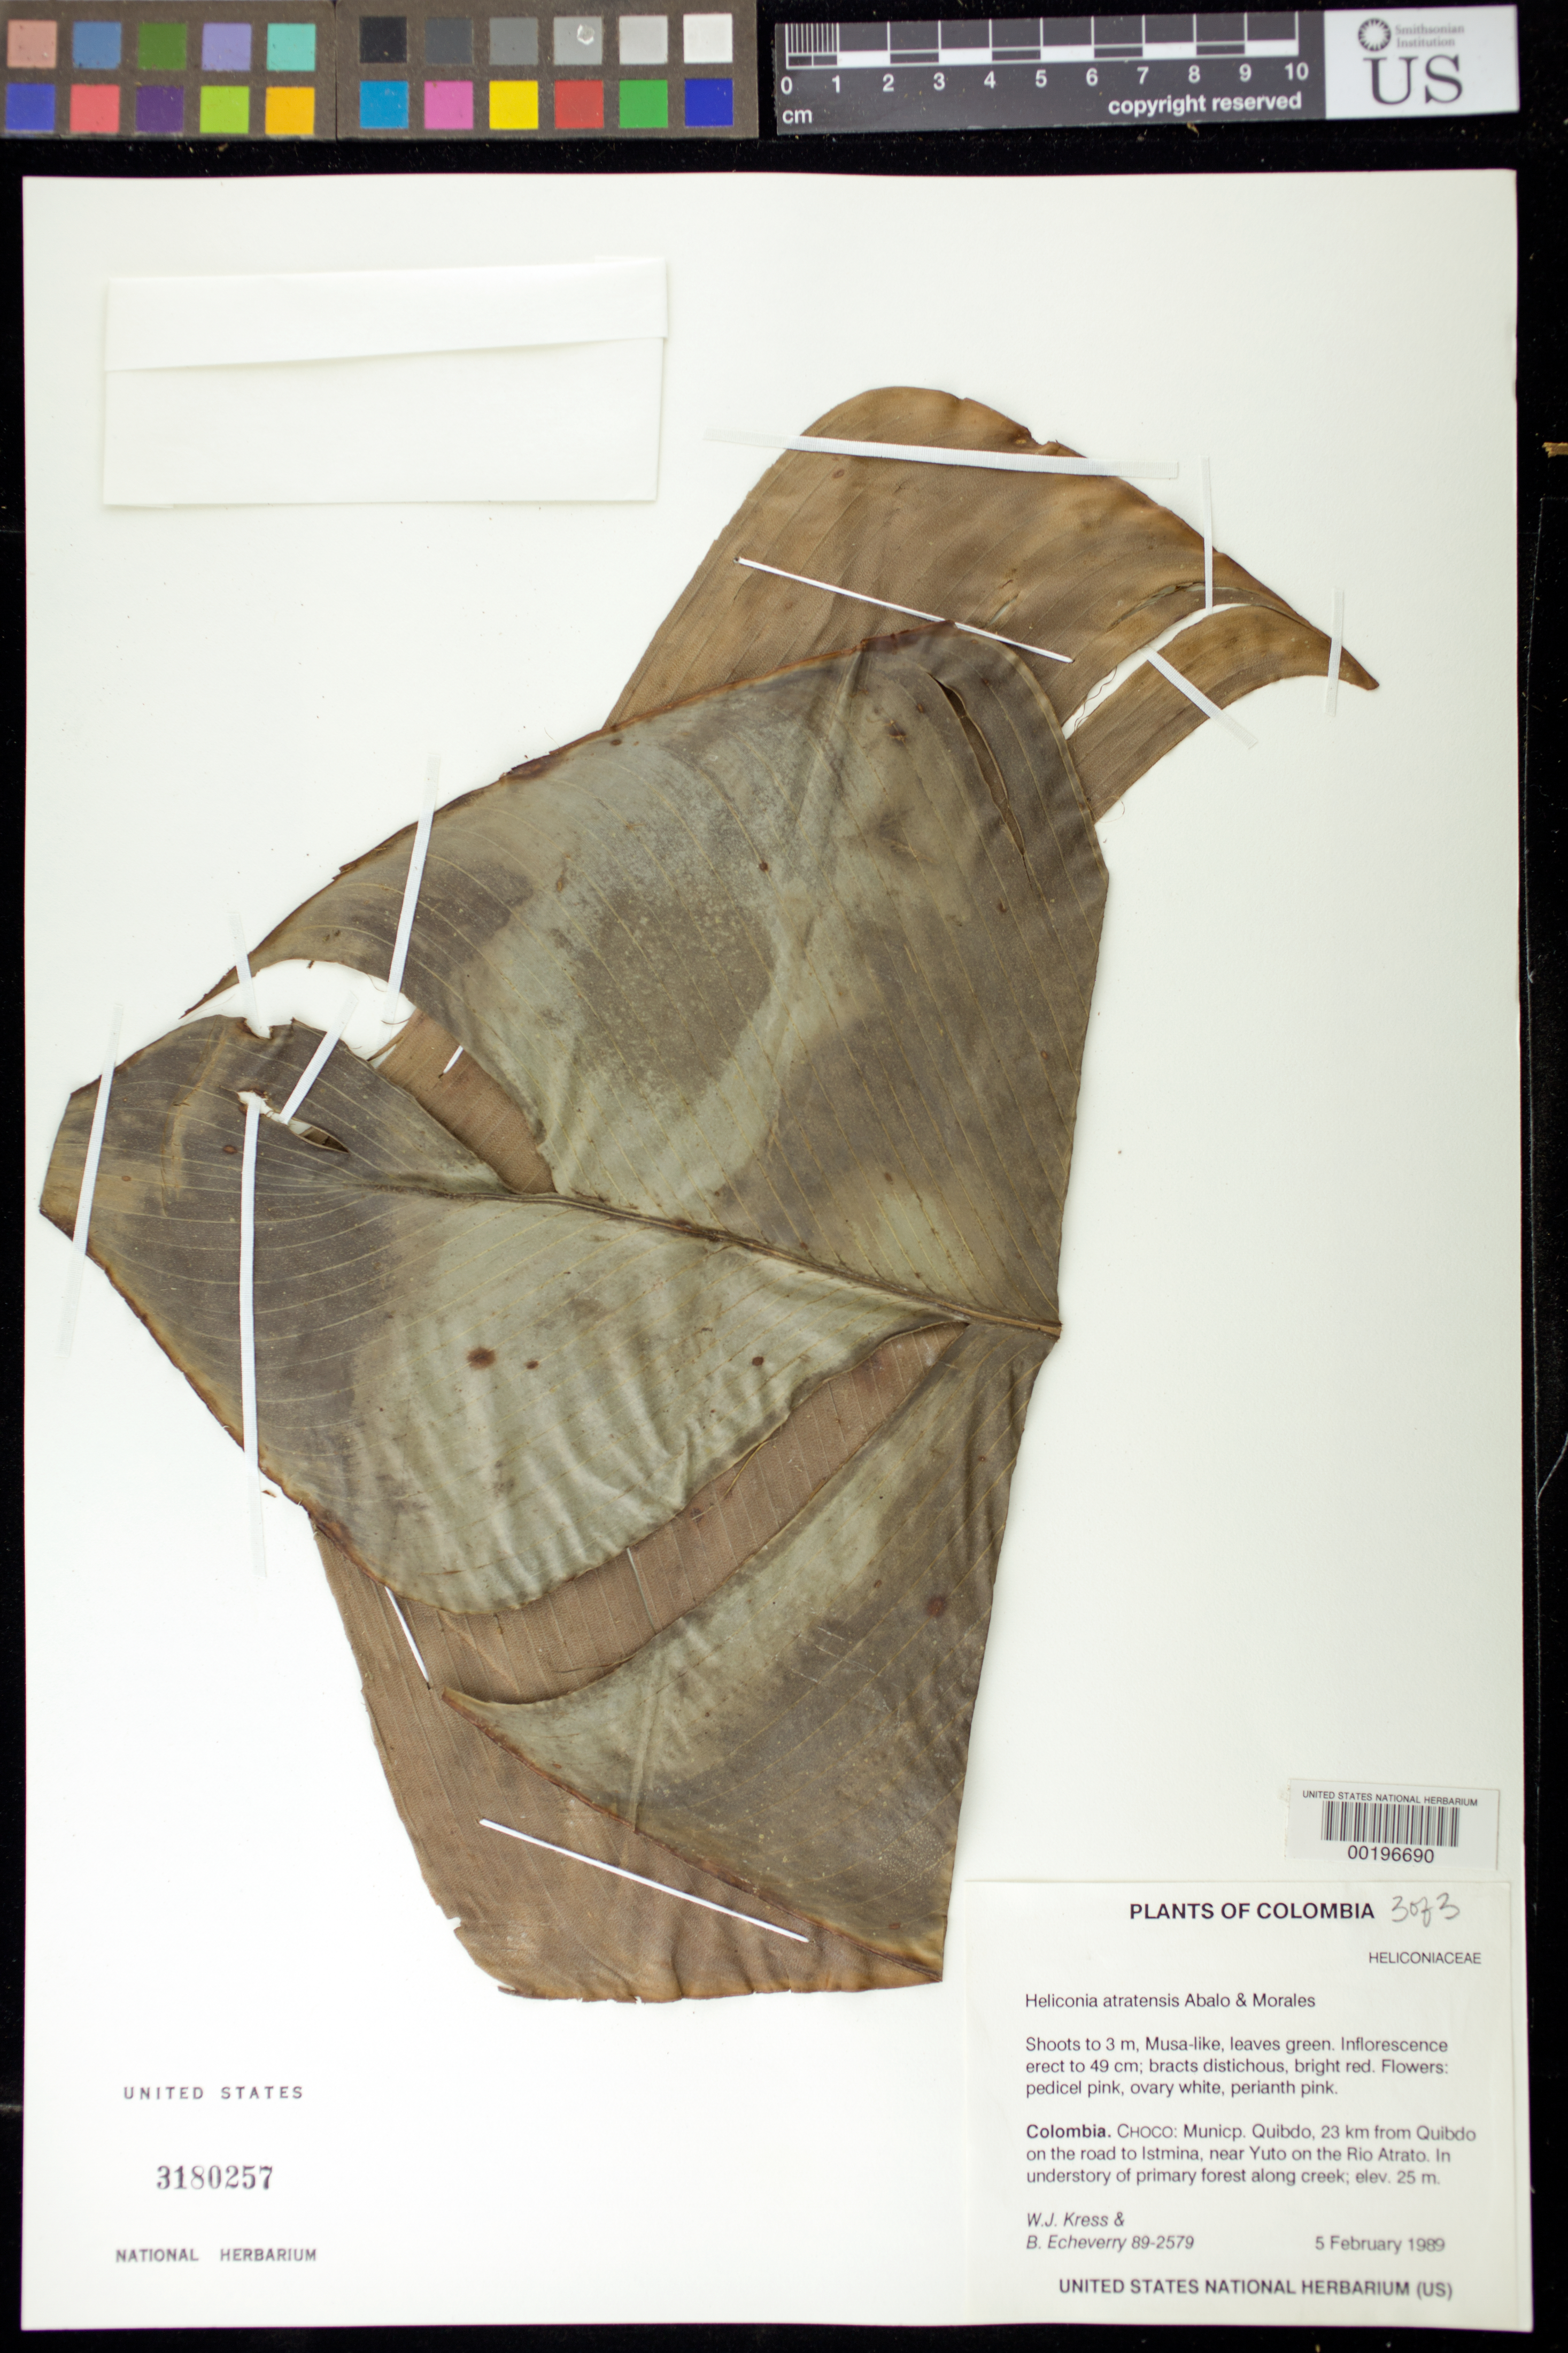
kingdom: Plantae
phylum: Tracheophyta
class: Liliopsida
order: Zingiberales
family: Heliconiaceae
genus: Heliconia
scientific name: Heliconia atratensis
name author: Abalo & G. Morales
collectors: W. J. Kress & B. Echeverry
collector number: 89-2579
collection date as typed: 05 Feb 1989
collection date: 1989-02-05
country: Colombia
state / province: Chocó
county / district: Quibdó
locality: Municp. Quibdo, 23 km from Quibdo on the road to IstMina, near Yuto on the Rio Atrato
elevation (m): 25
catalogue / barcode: US 3180257